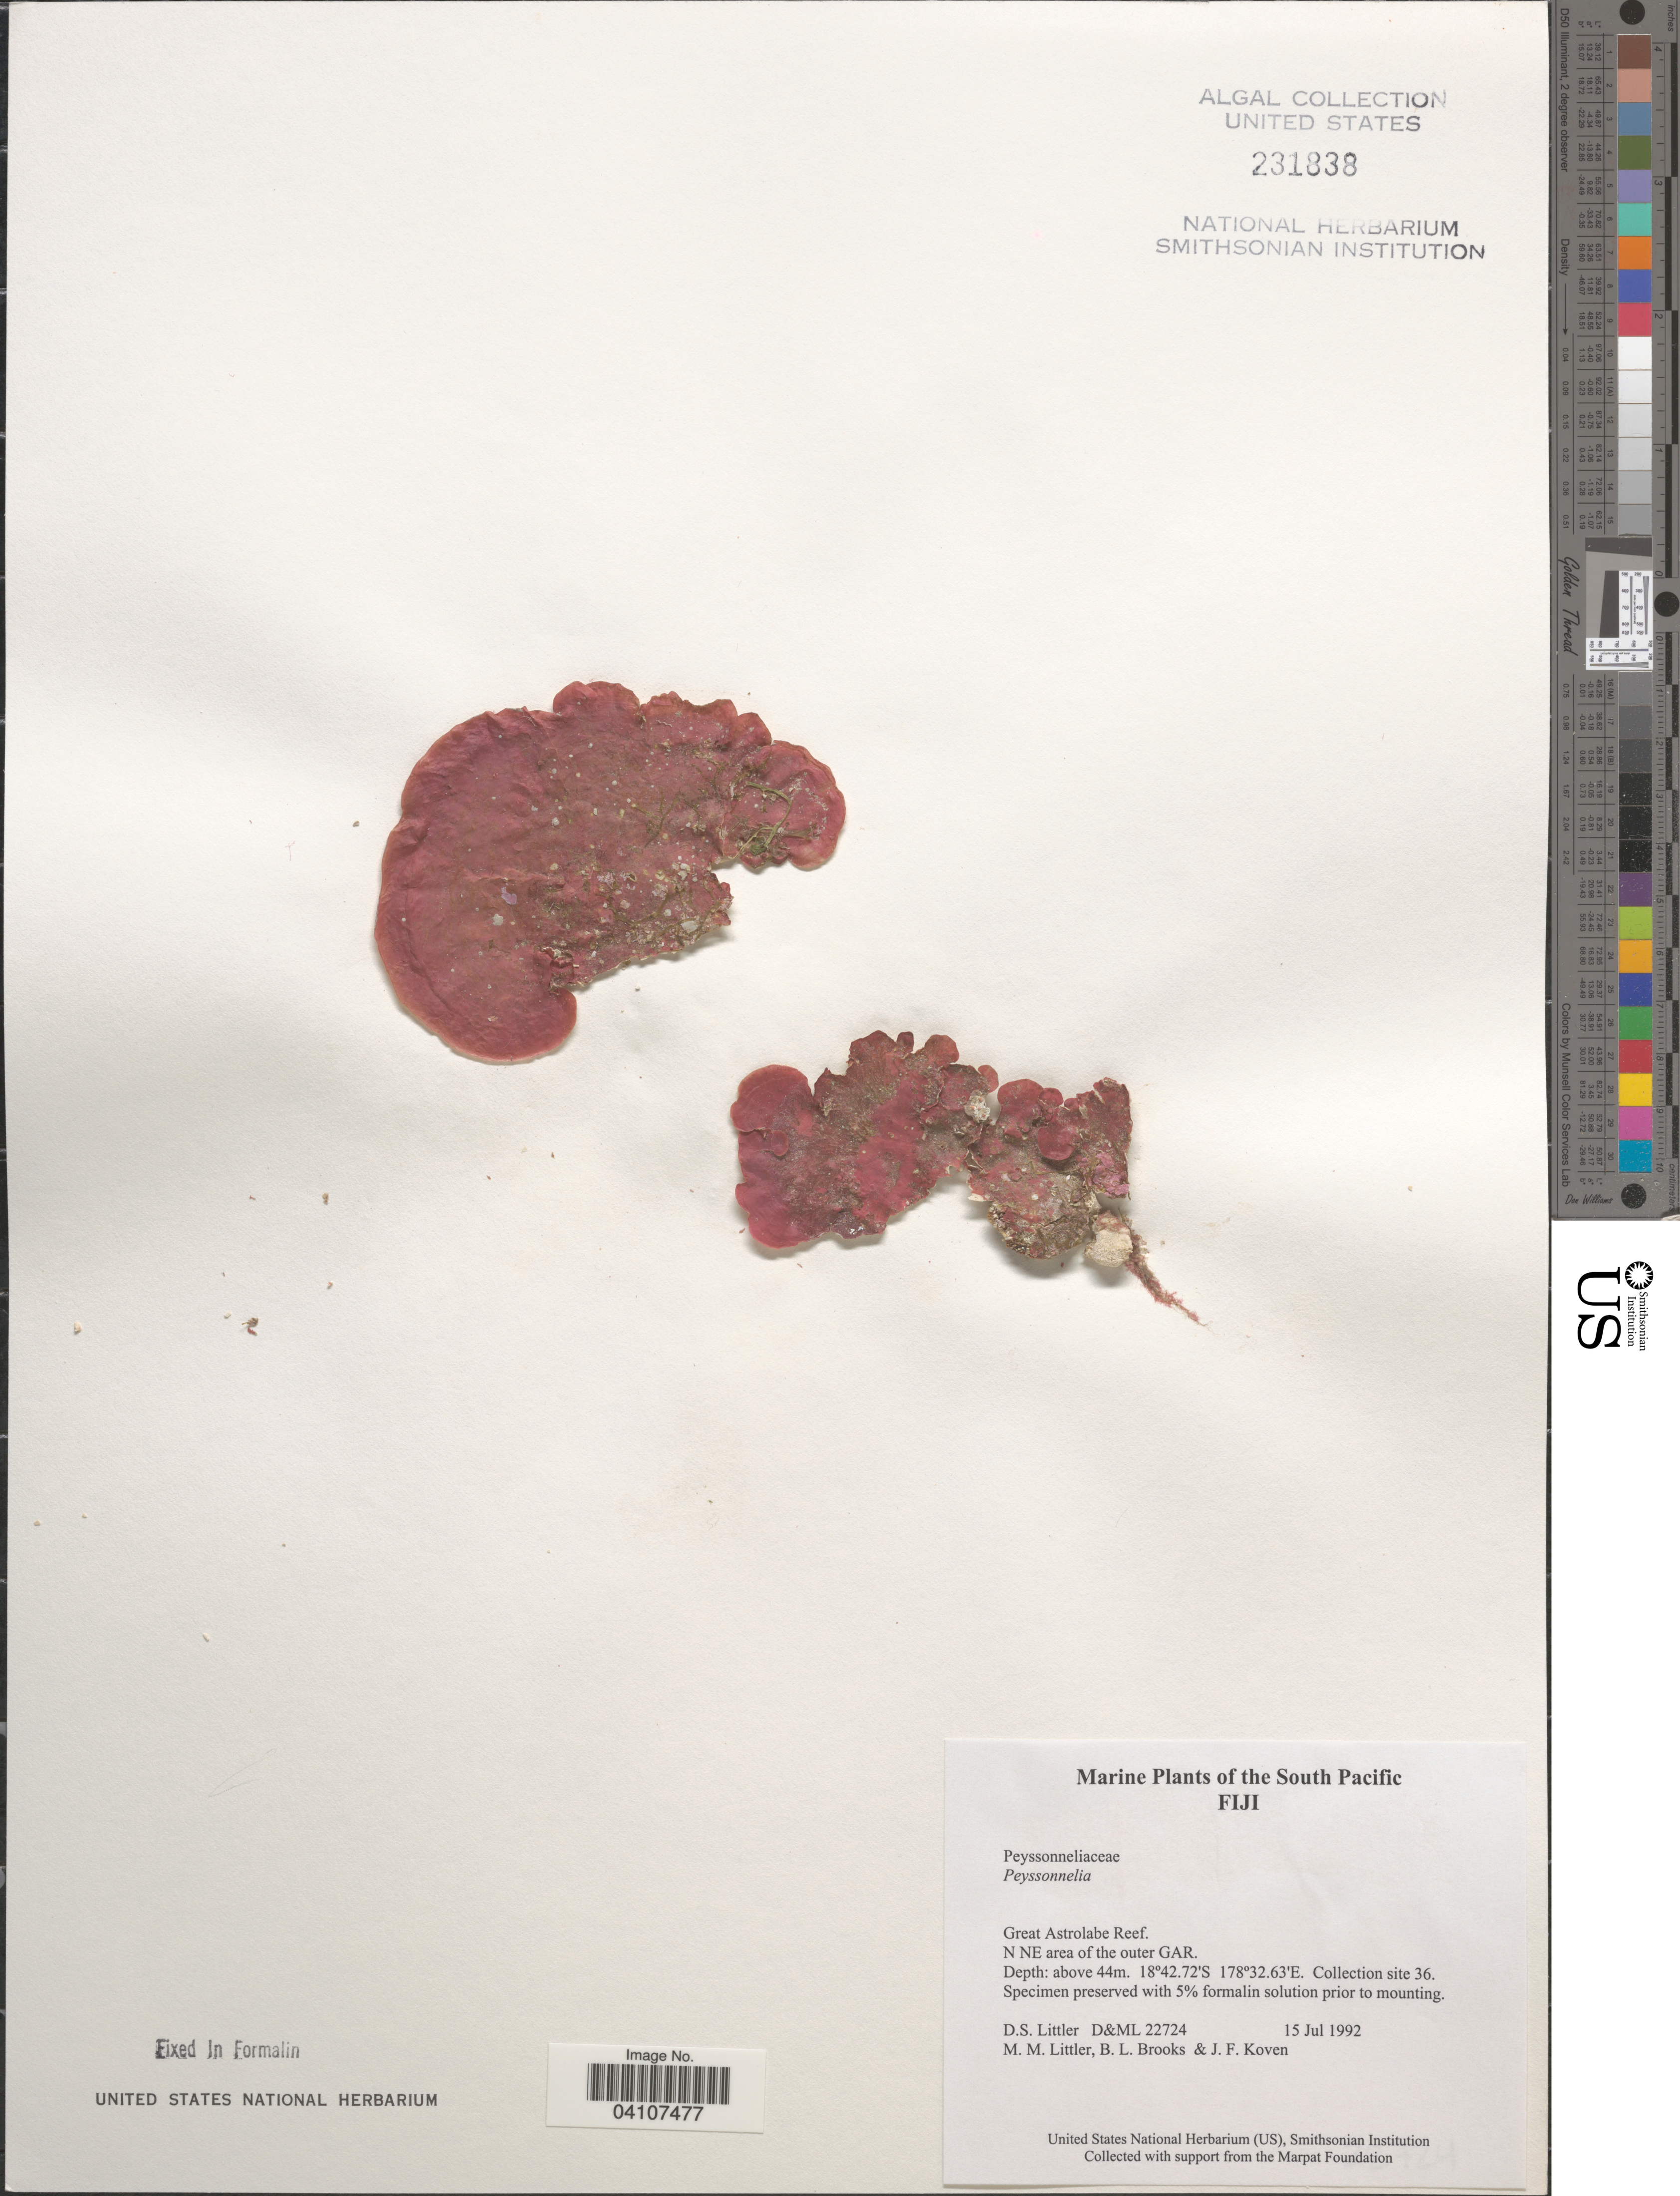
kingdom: Plantae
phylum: Rhodophyta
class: Florideophyceae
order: Peyssonneliales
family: Peyssonneliaceae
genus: Peyssonnelia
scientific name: Peyssonnelia sp.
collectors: D. S. Littler, B. Brooks & J. Koven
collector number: D&ML 22724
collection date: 1992-07-15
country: Fiji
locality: The South Pacific. Great Astrolabe Reef. N NE area of the outer GAR. Collection site 36.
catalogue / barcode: US 231838